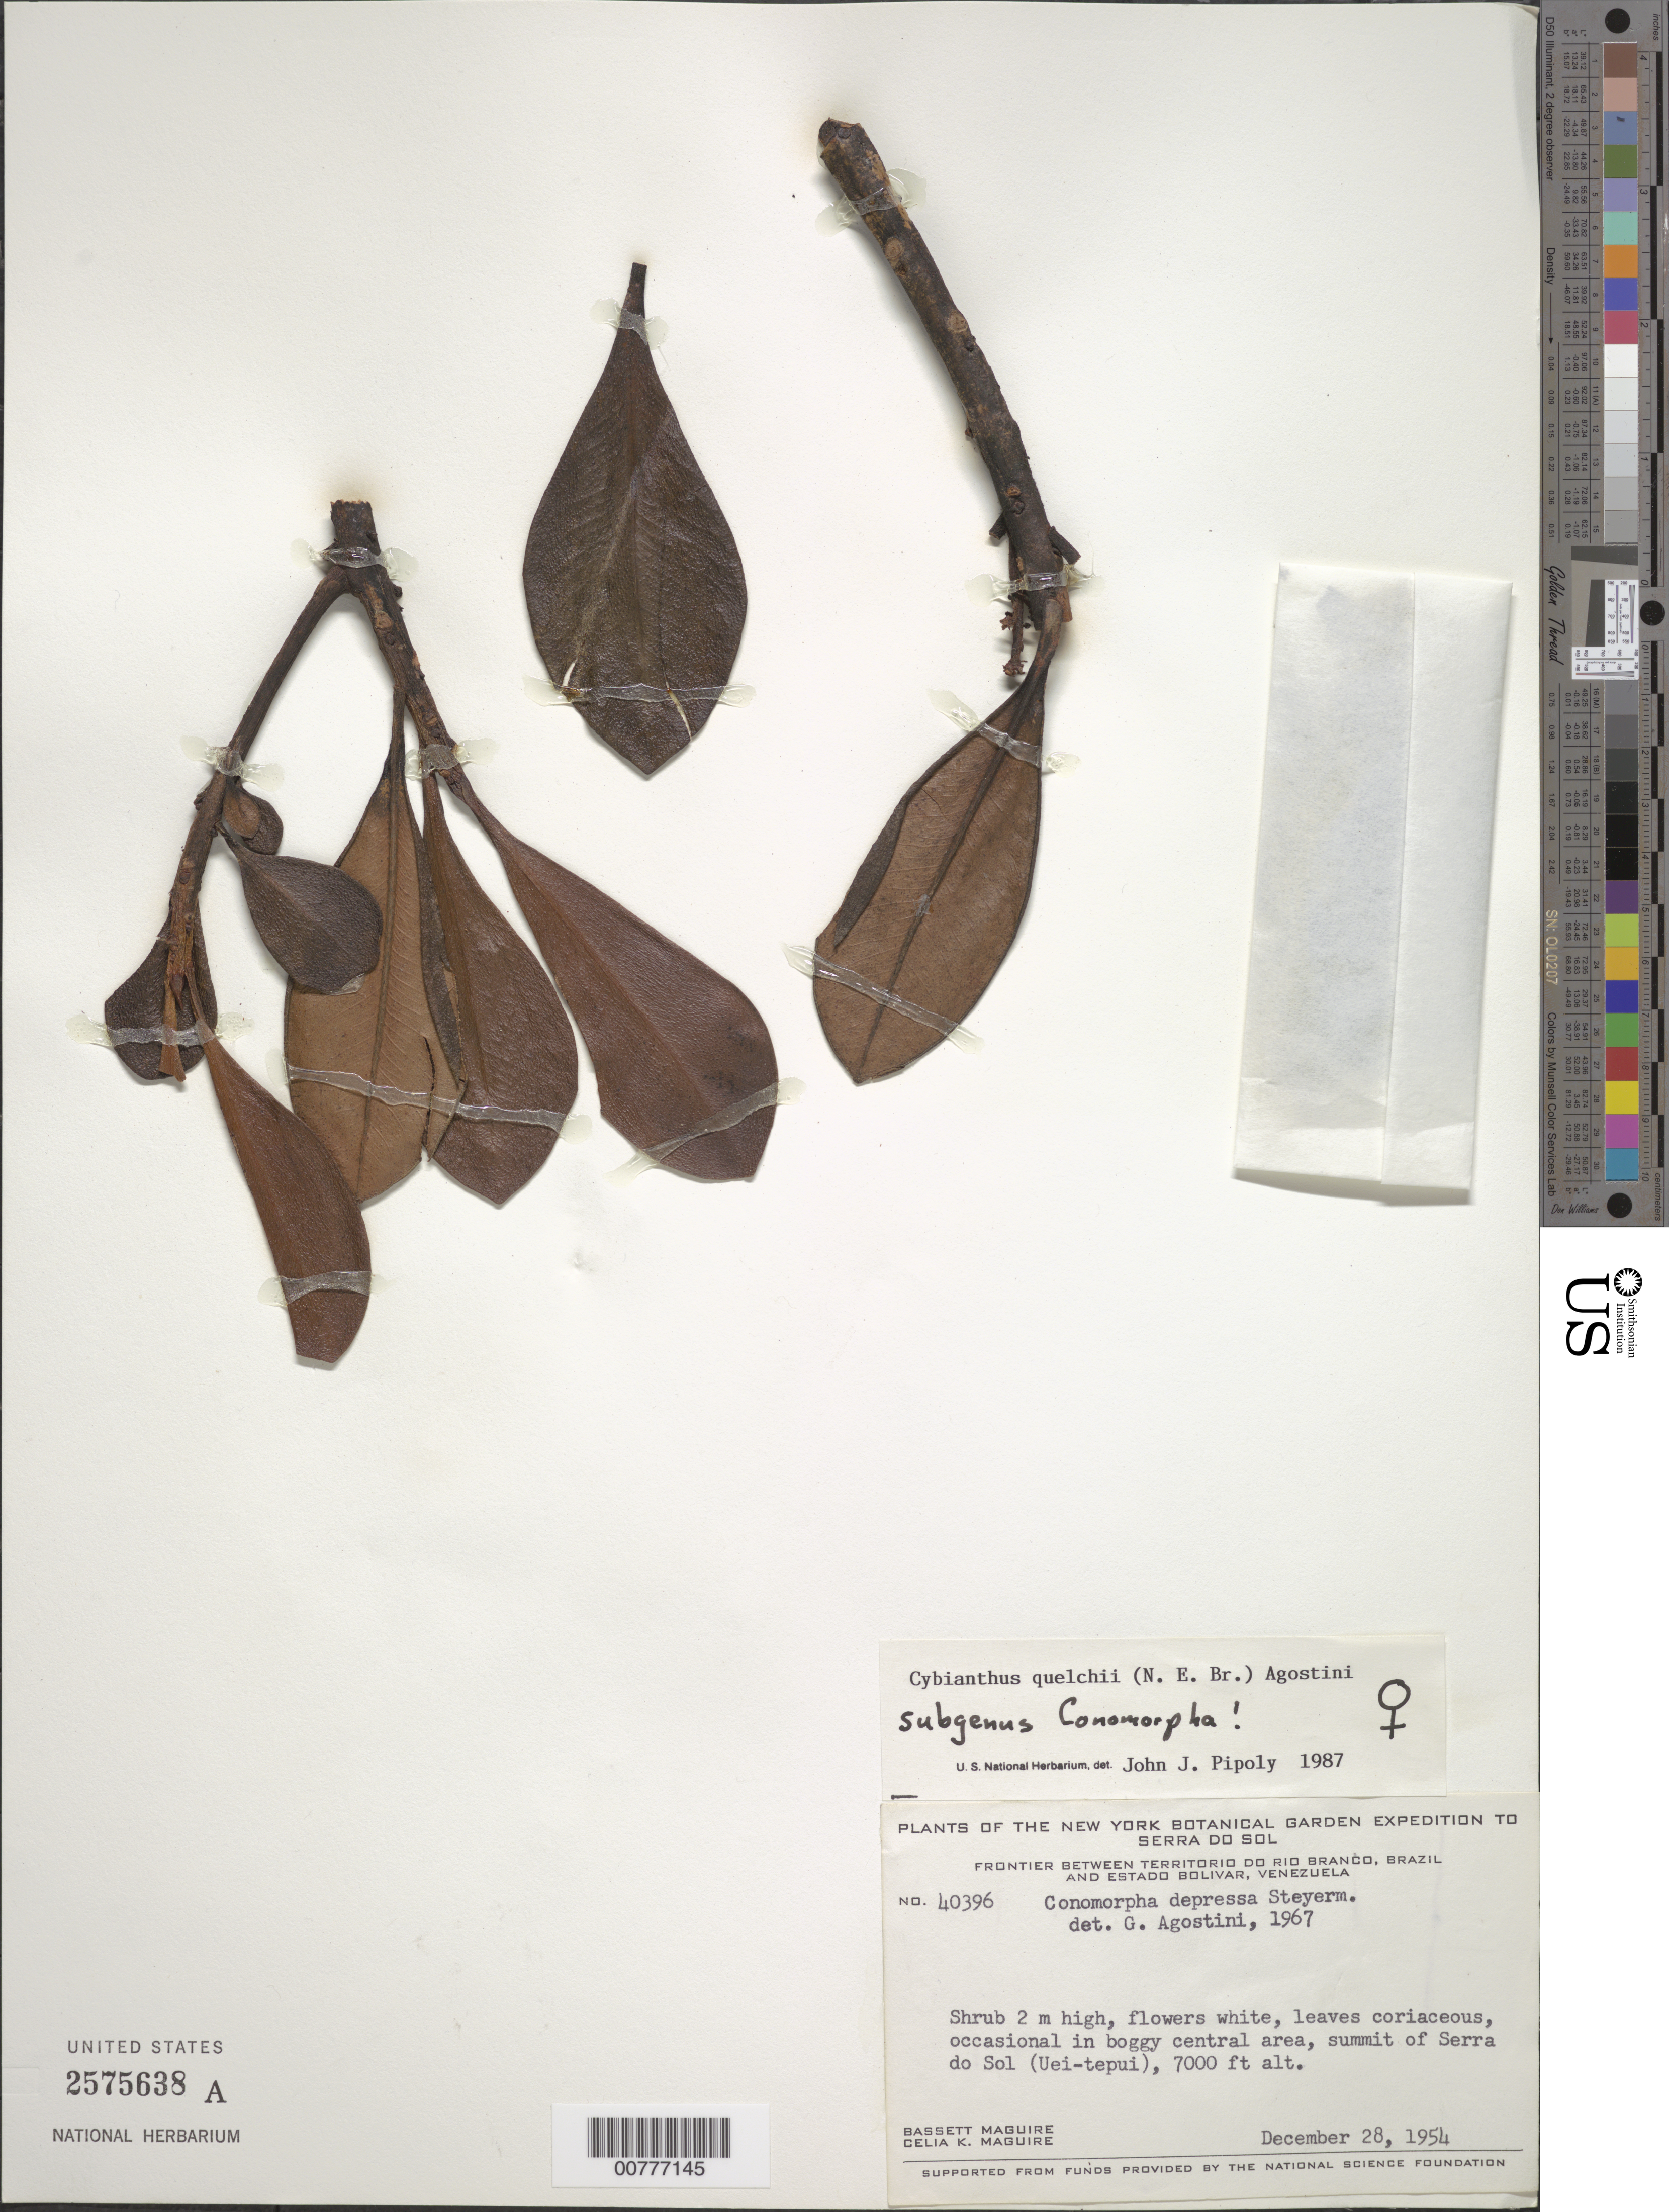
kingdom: Plantae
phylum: Tracheophyta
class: Magnoliopsida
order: Ericales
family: Primulaceae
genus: Cybianthus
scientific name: Cybianthus quelchii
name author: (N.E. Br.) G. Agostini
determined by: Pipoly, J. J., III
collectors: B. Maguire & C. K. Maguire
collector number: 40396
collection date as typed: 28-Dec-54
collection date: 1954-12-28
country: Venezuela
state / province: Bolívar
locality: Serra do Sol, frontier betw. TerRiver do Río Branco, Brazil & Bolívar, Venezuela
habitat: Boggy central area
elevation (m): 2134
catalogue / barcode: US 2575638A